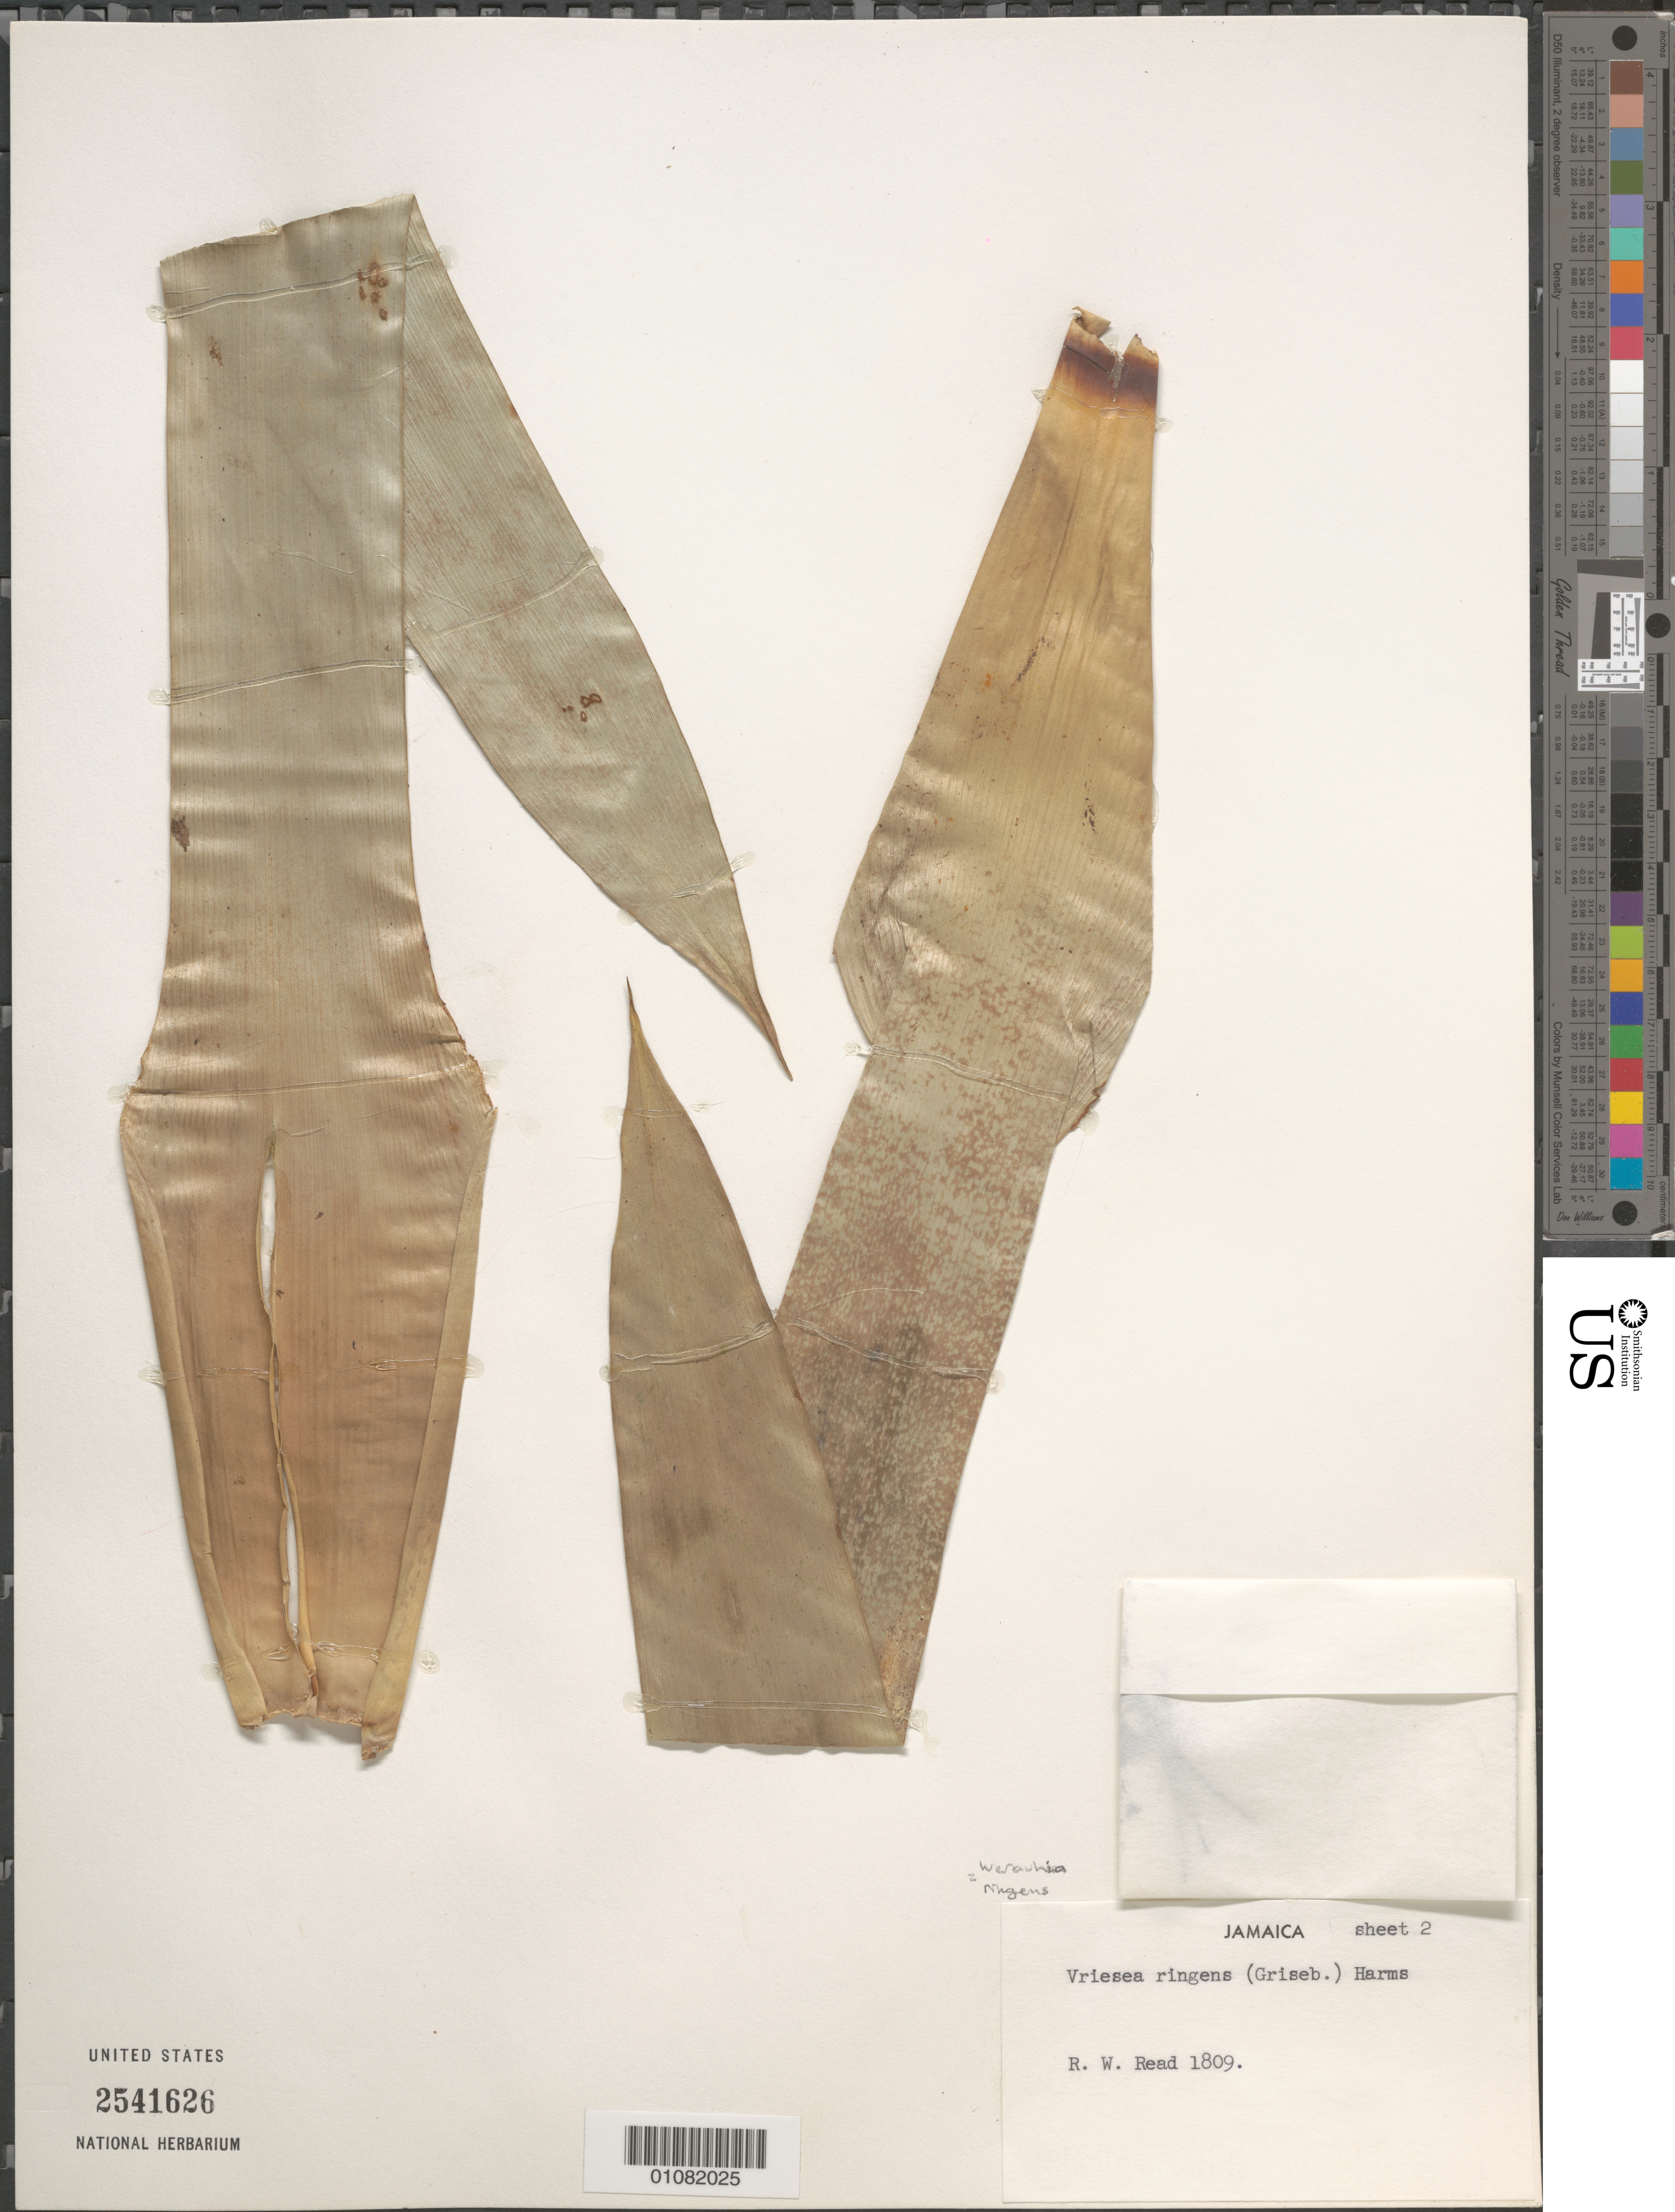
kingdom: Plantae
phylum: Tracheophyta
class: Liliopsida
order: Poales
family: Bromeliaceae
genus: Vriesea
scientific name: Vriesea ringens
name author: (Griseb.) Harms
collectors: R. W. Read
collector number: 1809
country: Jamaica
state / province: Portland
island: Jamaica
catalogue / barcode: US 2541626